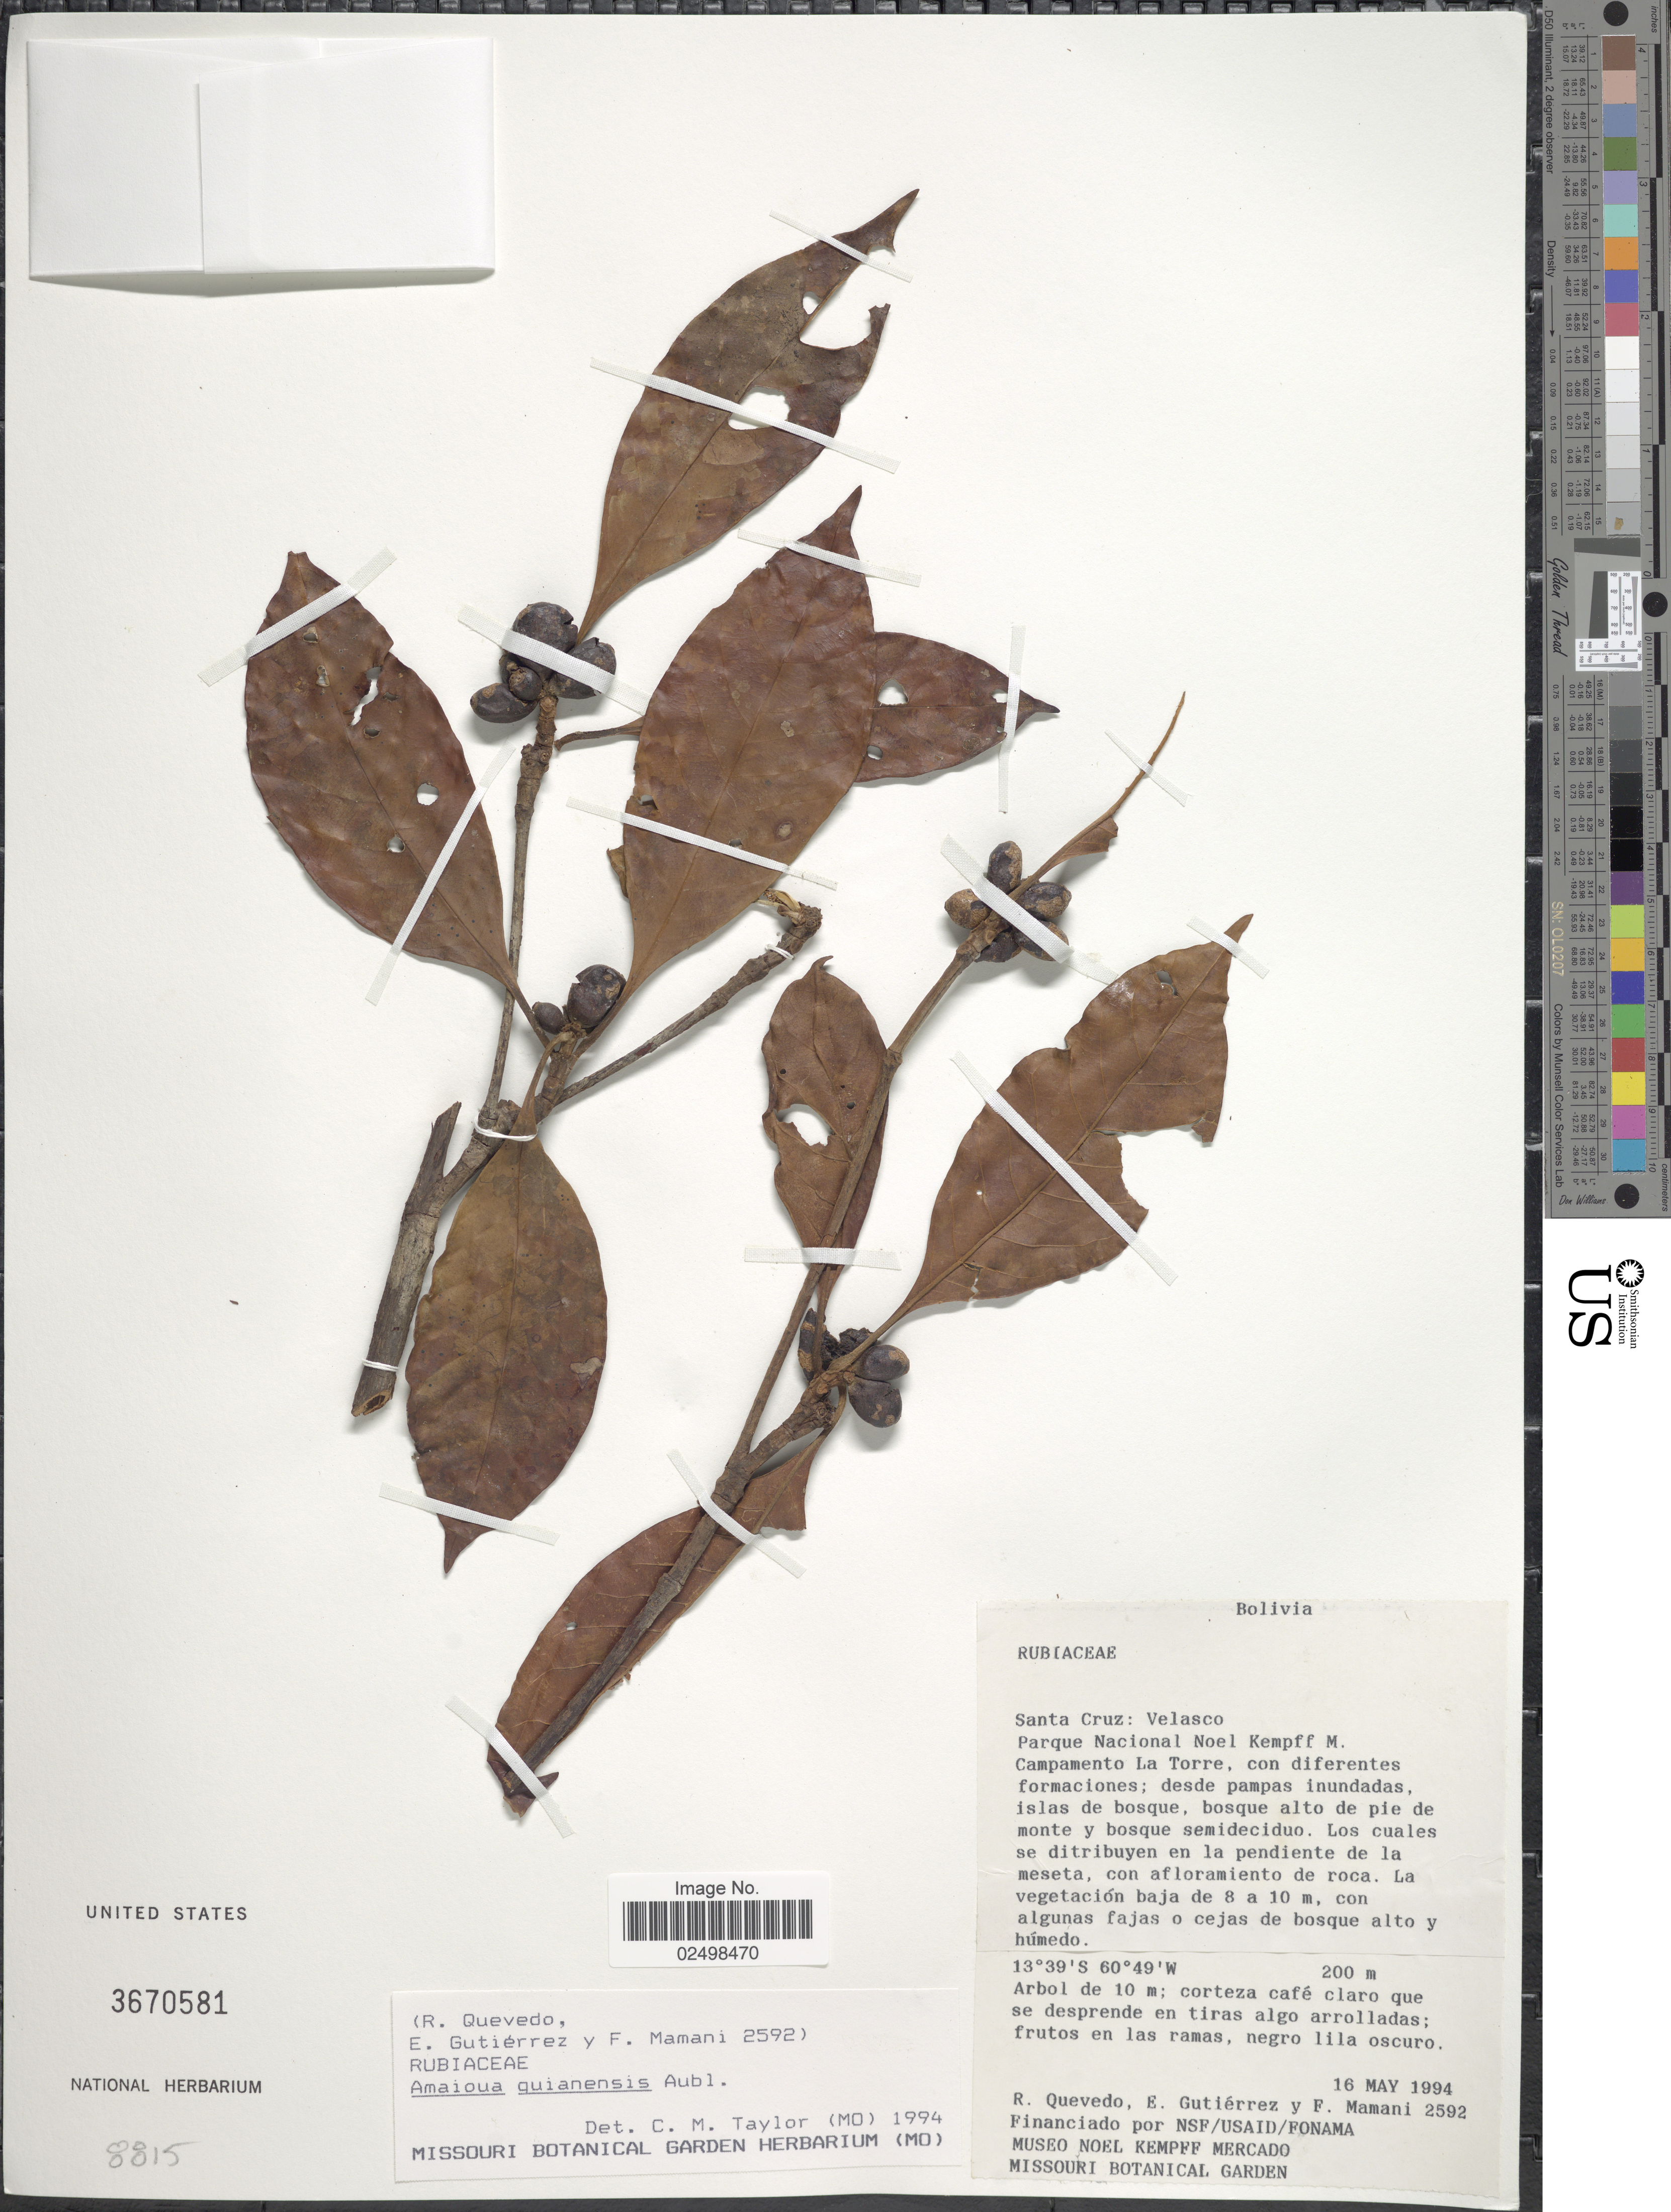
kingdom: Plantae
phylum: Tracheophyta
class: Magnoliopsida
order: Gentianales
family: Rubiaceae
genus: Amaioua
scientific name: Amaioua guianensis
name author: Aubl.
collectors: R. Quevedo, E. Gutiérrez & F. Mamani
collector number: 2592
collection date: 1994-05-16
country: Bolivia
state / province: Santa Cruz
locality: Velasco. parque Nacioanl Noel Kempff M. Campamento La Torre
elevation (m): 200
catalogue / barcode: US 3670581